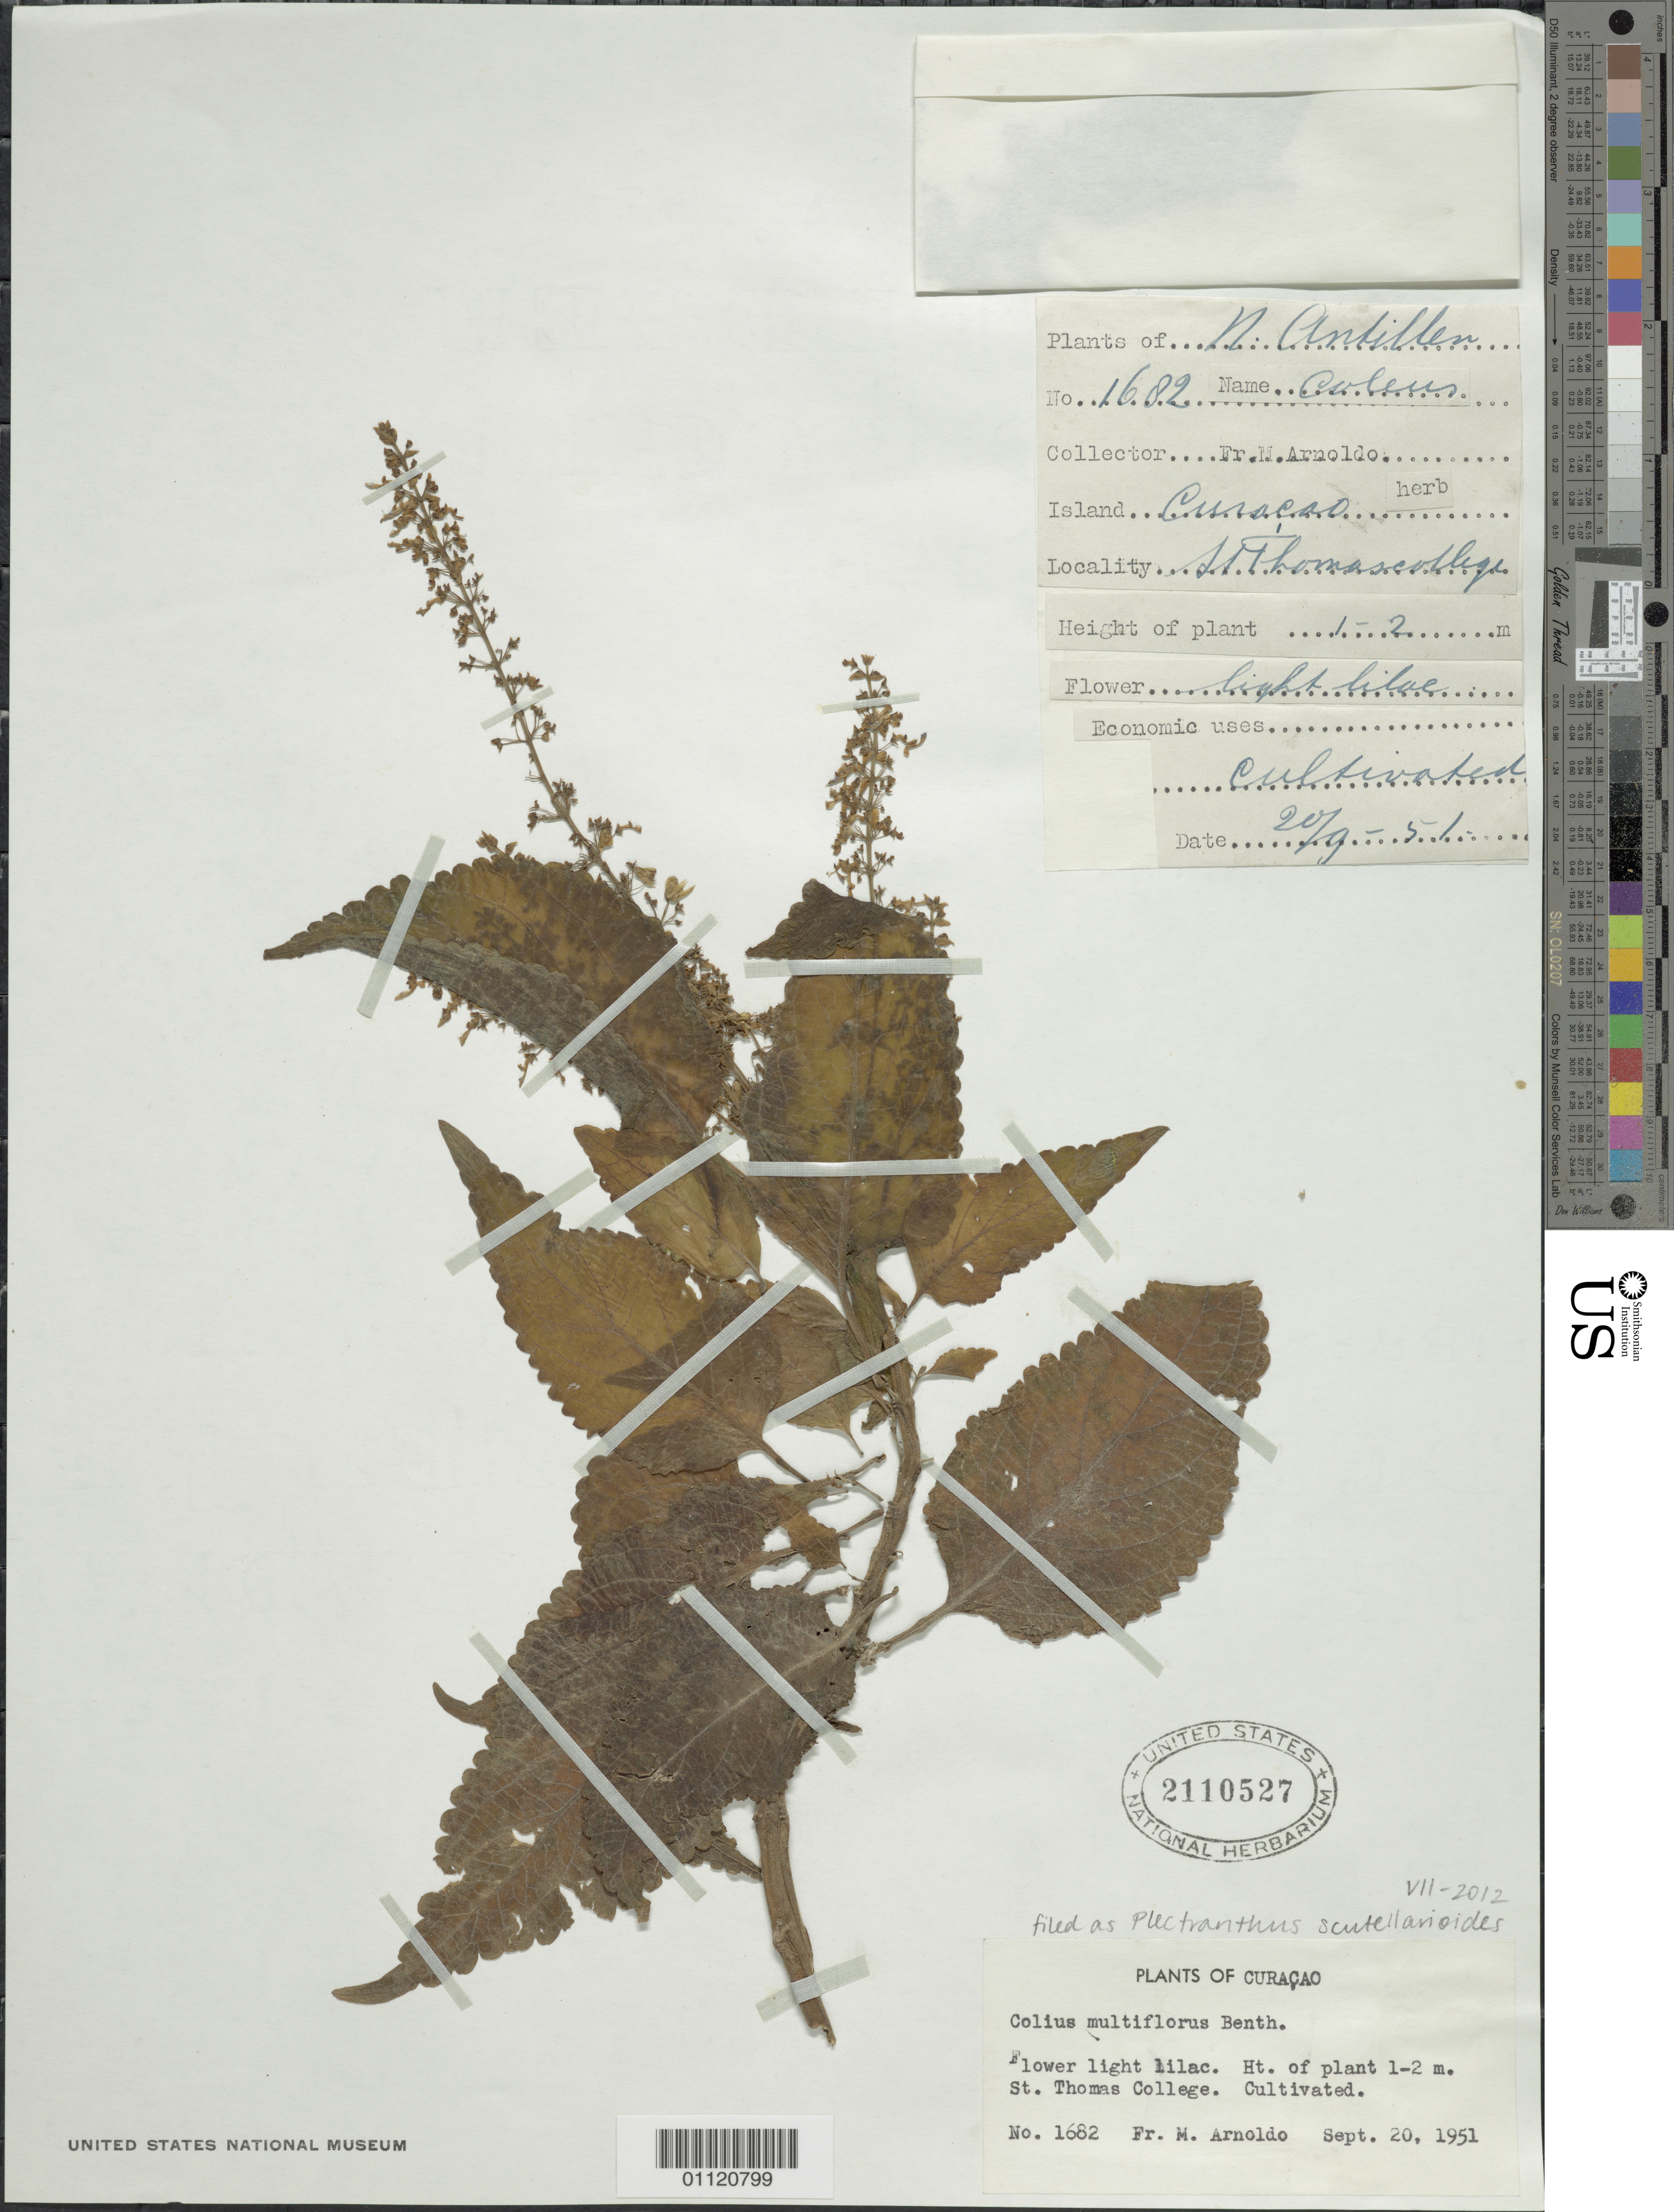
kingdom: Plantae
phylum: Tracheophyta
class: Magnoliopsida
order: Lamiales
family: Lamiaceae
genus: Plectranthus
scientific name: Plectranthus scutellarioides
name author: (L.) R. Br.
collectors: N. Arnoldo-Broeders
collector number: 1682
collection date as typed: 20 Sep 1951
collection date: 1951-09-20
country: Curaçao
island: Curaçao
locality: St. Thomas College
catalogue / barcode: US 2110527